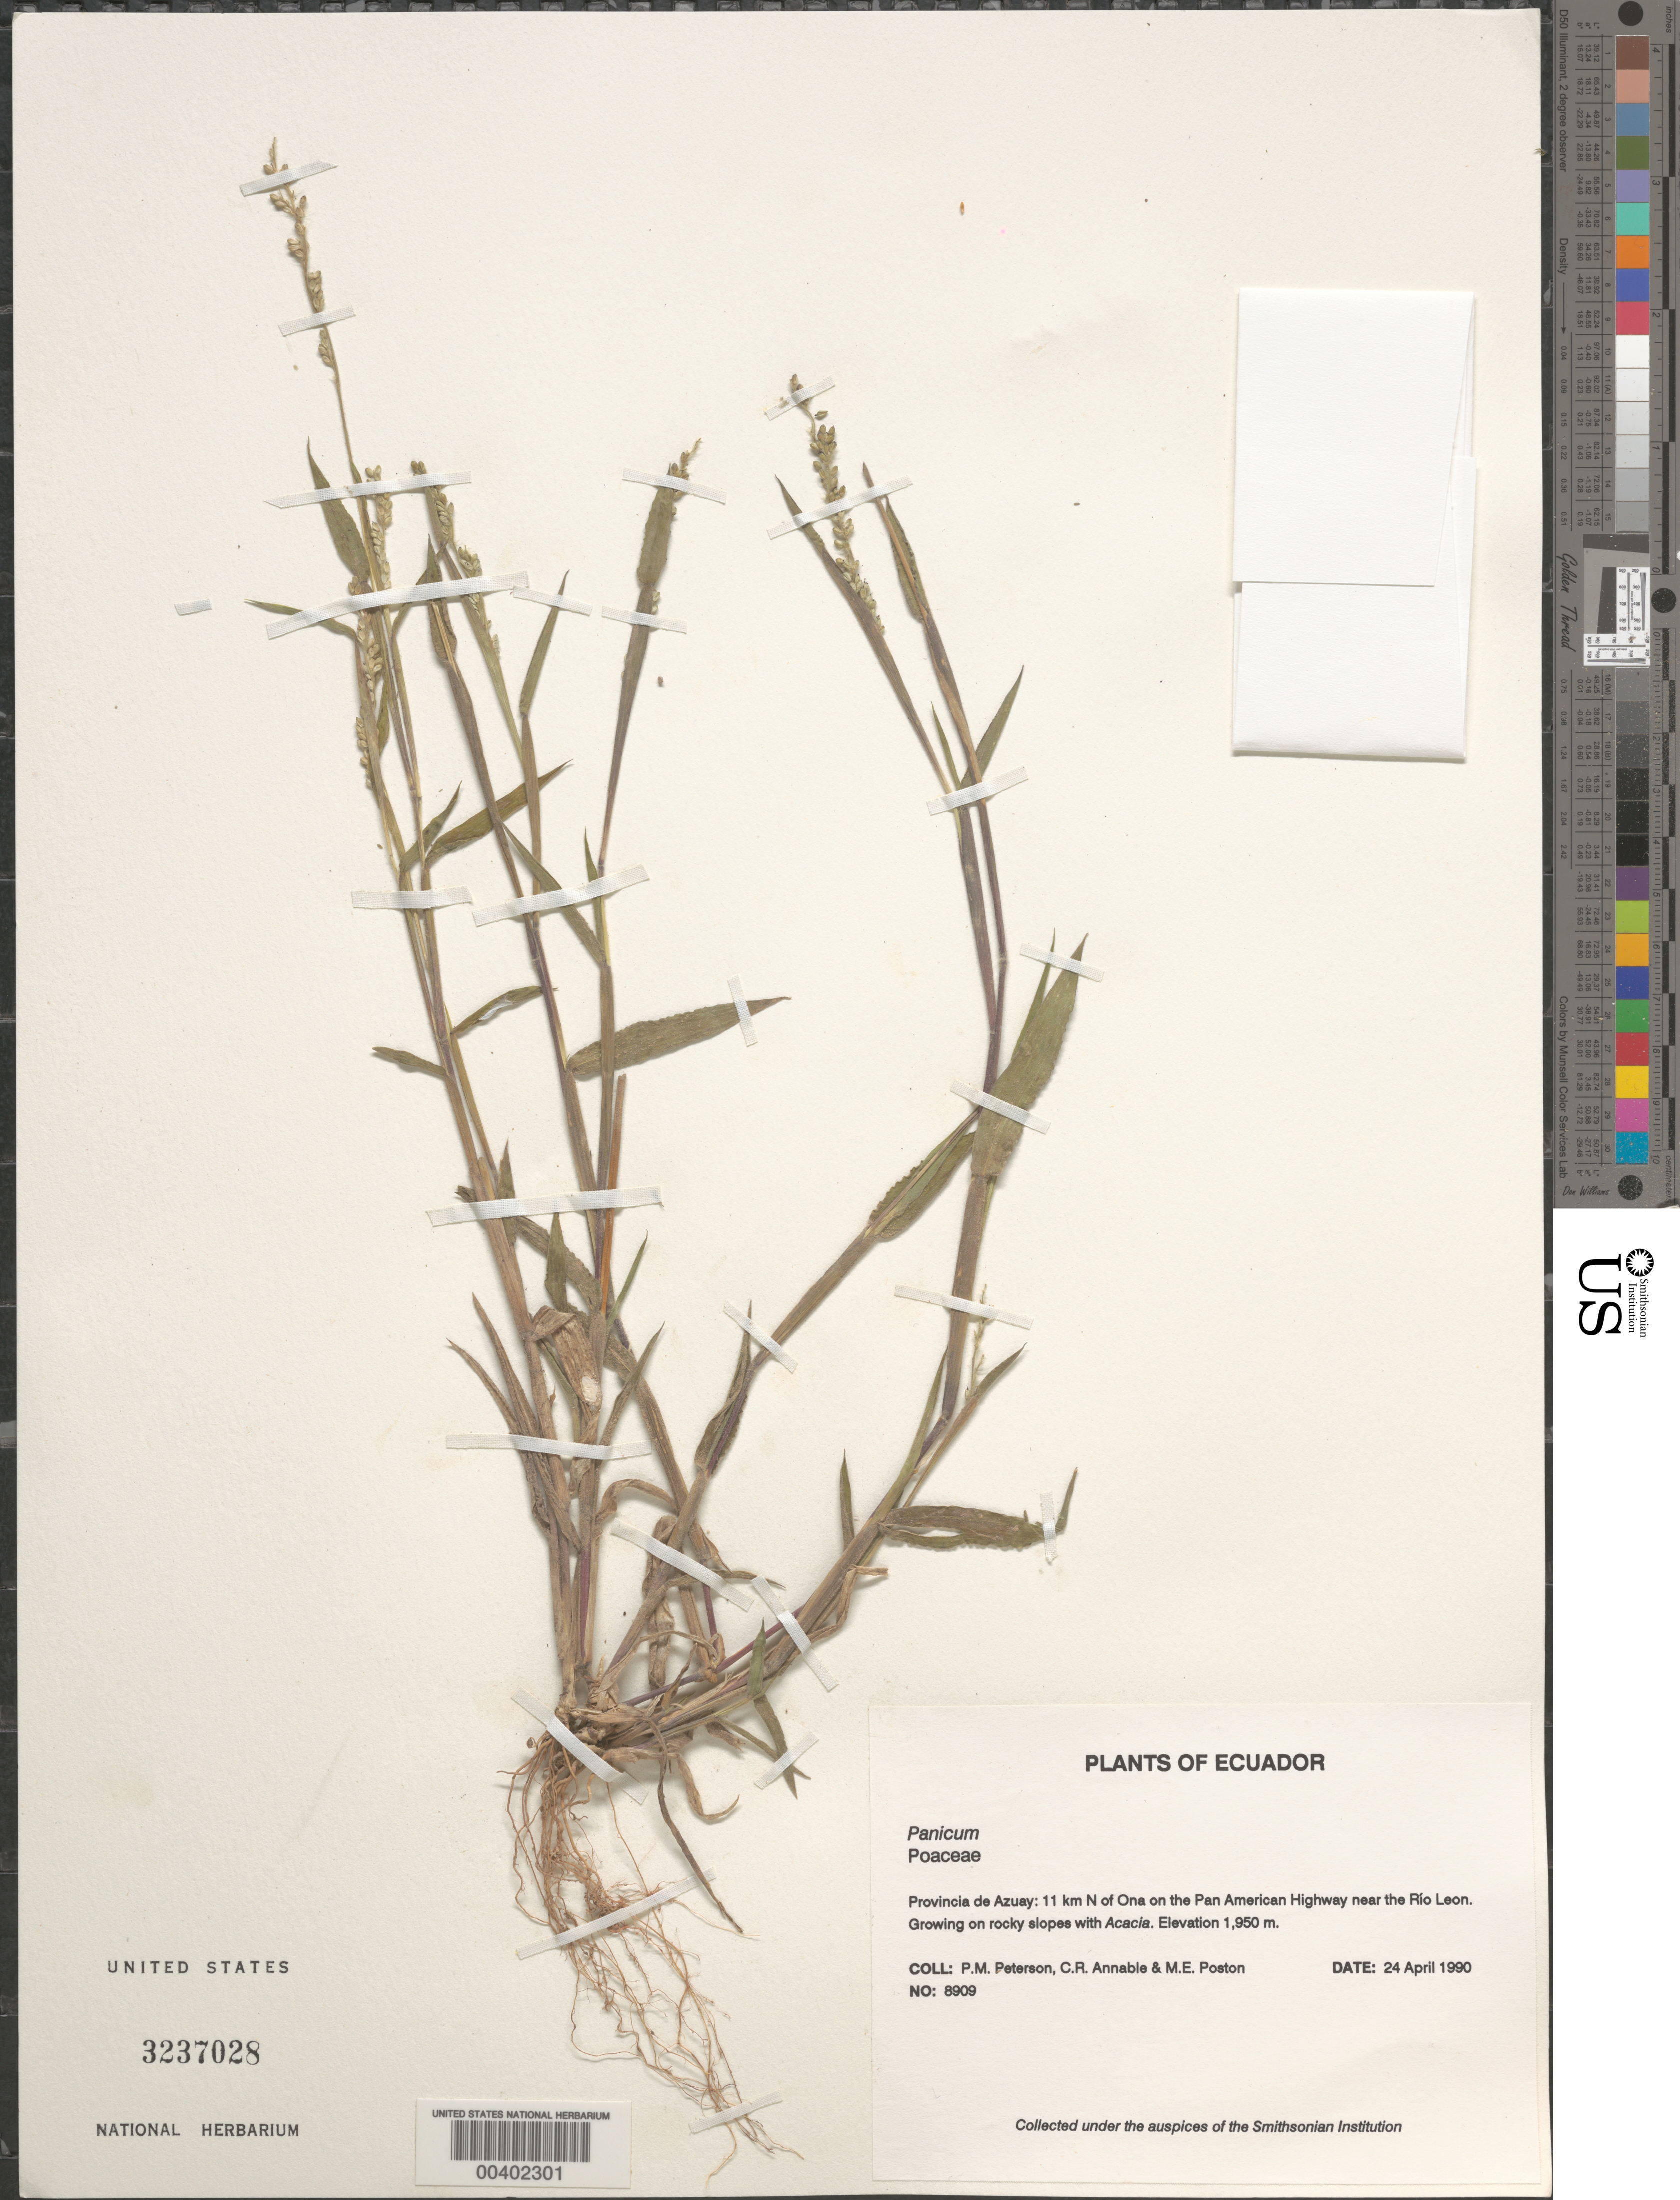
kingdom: Plantae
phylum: Tracheophyta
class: Liliopsida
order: Poales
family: Poaceae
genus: Panicum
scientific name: Panicum sp.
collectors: P. M. Peterson, C. R. Annable & M. Poston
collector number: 08909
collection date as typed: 24 Apr 1990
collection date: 1990-04-24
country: Ecuador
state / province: Azuay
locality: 11 km N of Ona on the Pan American Highway near the Rio Leon.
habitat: Growing on rocky slopes with Acacia.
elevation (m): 1950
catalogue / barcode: US 3237028